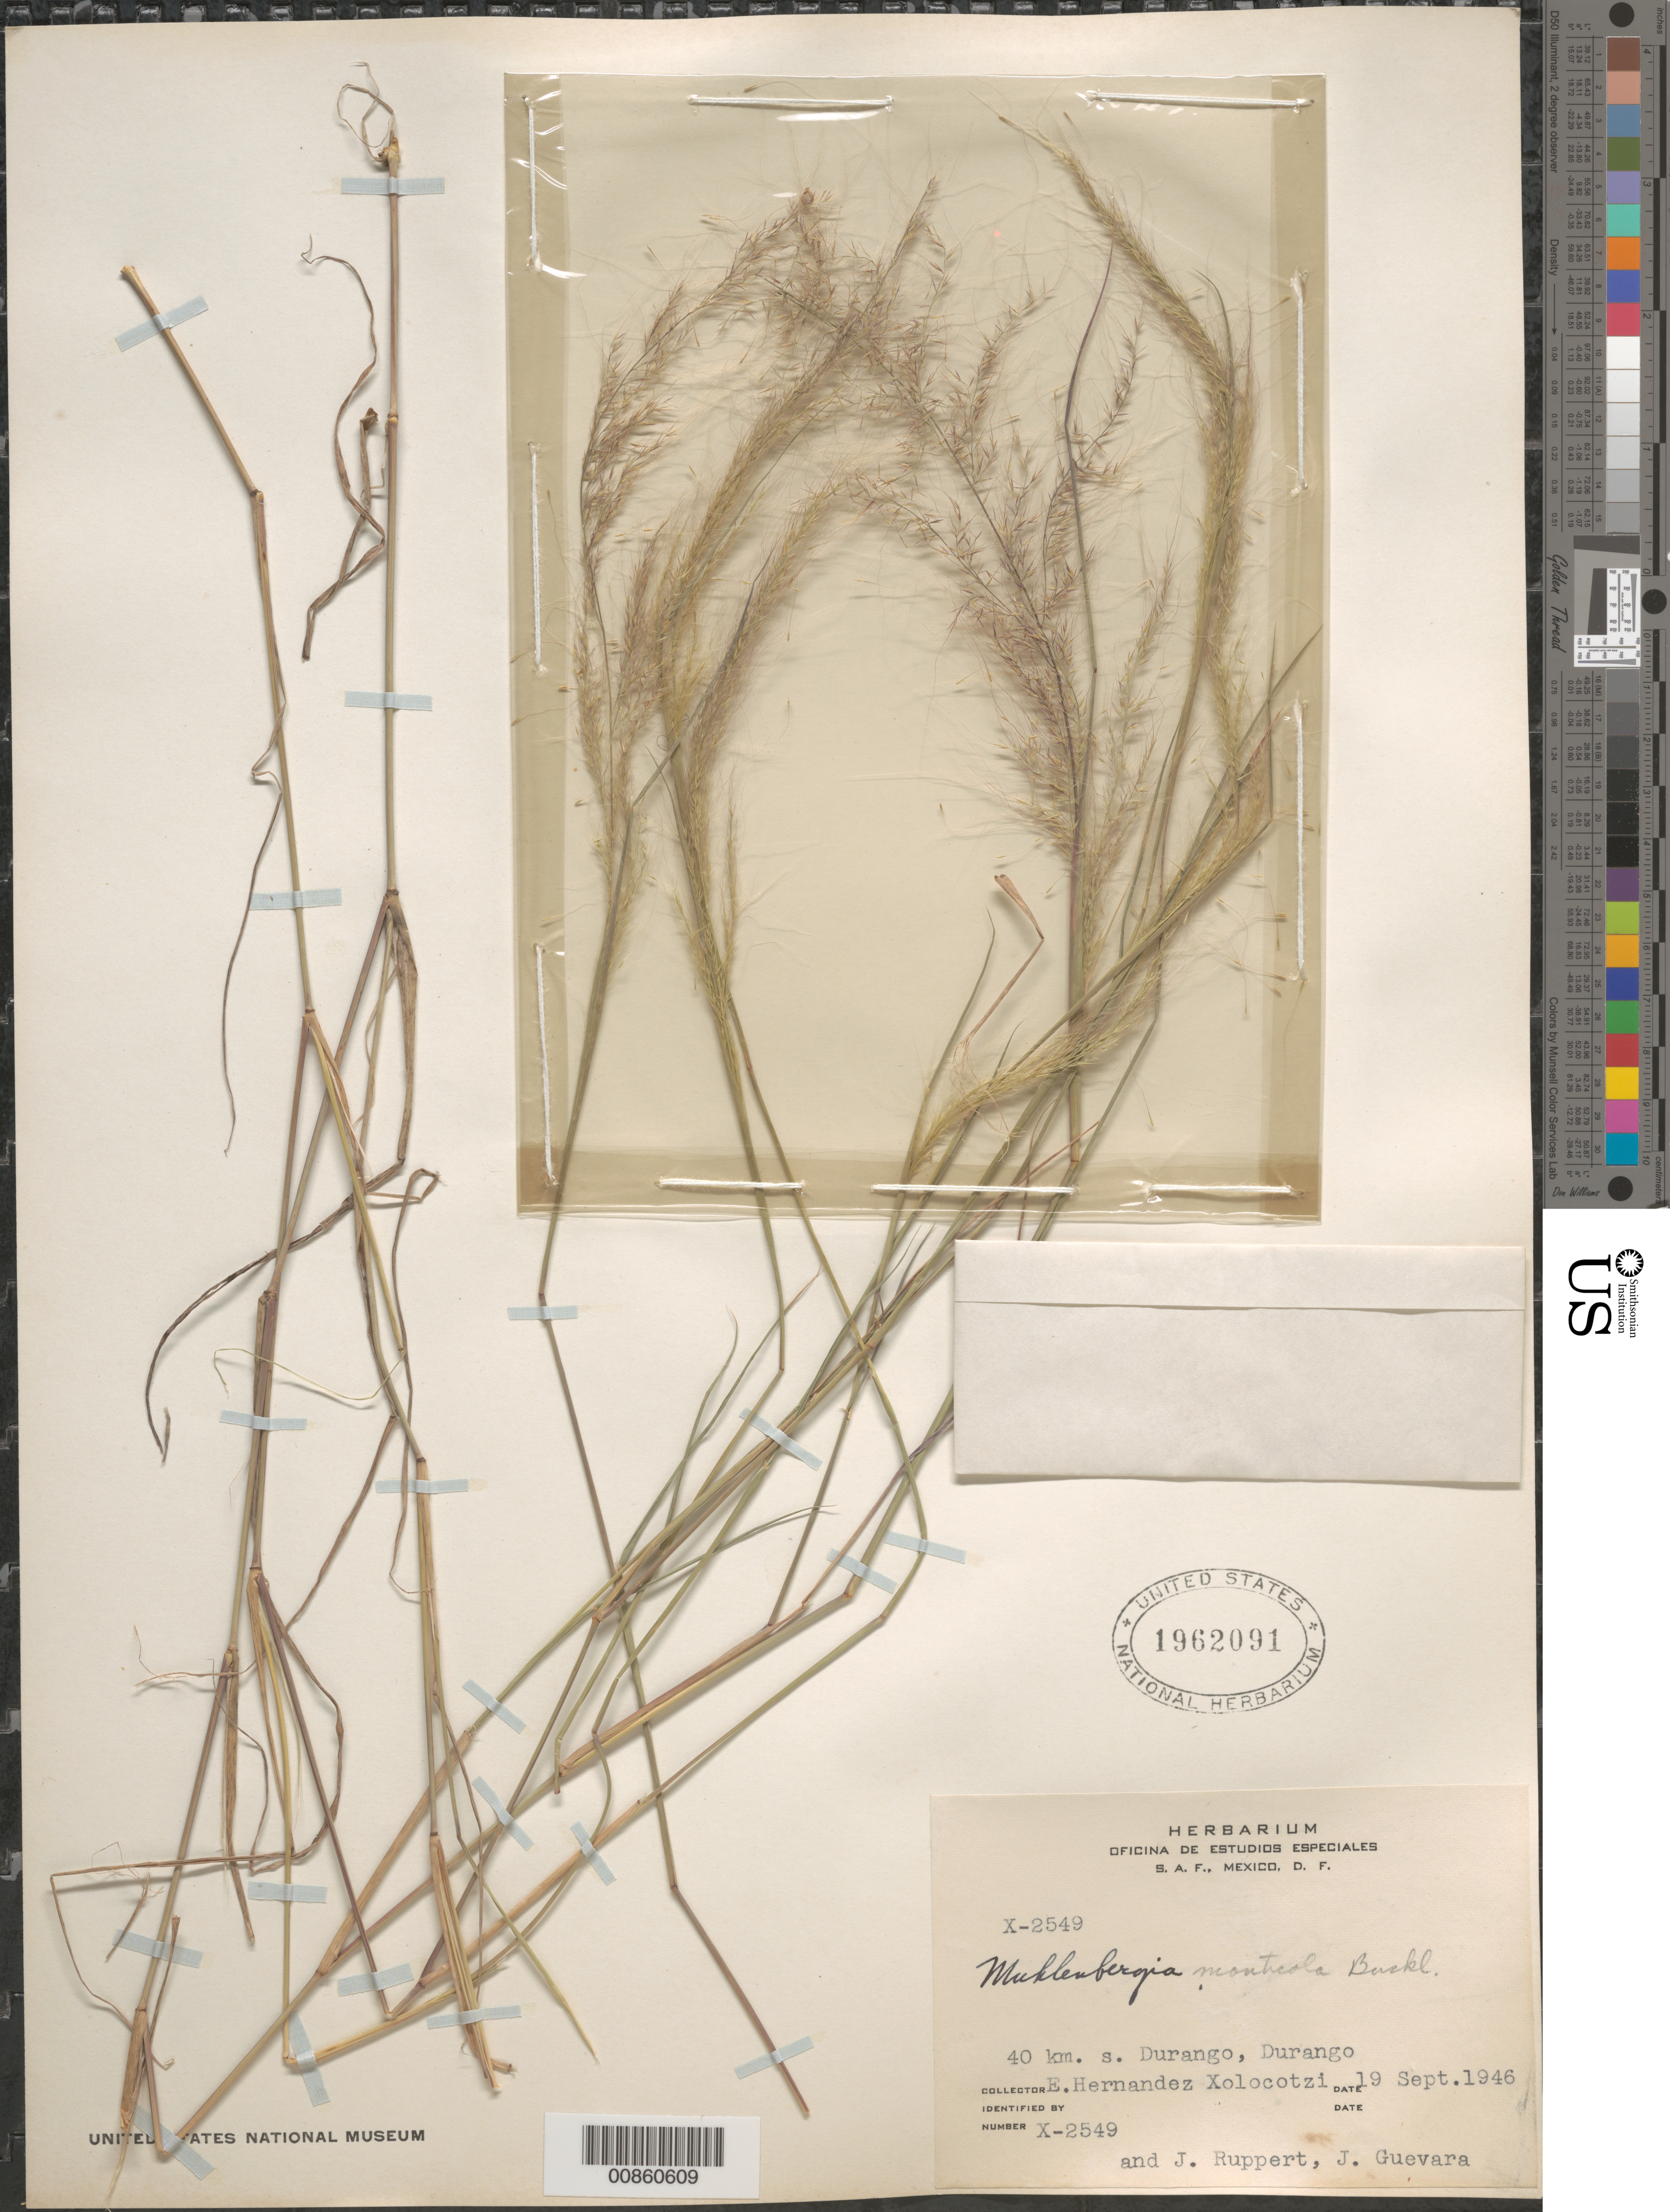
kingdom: Plantae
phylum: Tracheophyta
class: Liliopsida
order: Poales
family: Poaceae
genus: Muhlenbergia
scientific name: Muhlenbergia monticola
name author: Buckley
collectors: E. I. Hernández-X., J. Ruppert & J. Guevara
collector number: X-2549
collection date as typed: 19 Sep 1946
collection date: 1946-09-19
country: Mexico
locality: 40 km S of Durango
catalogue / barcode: US 1962091